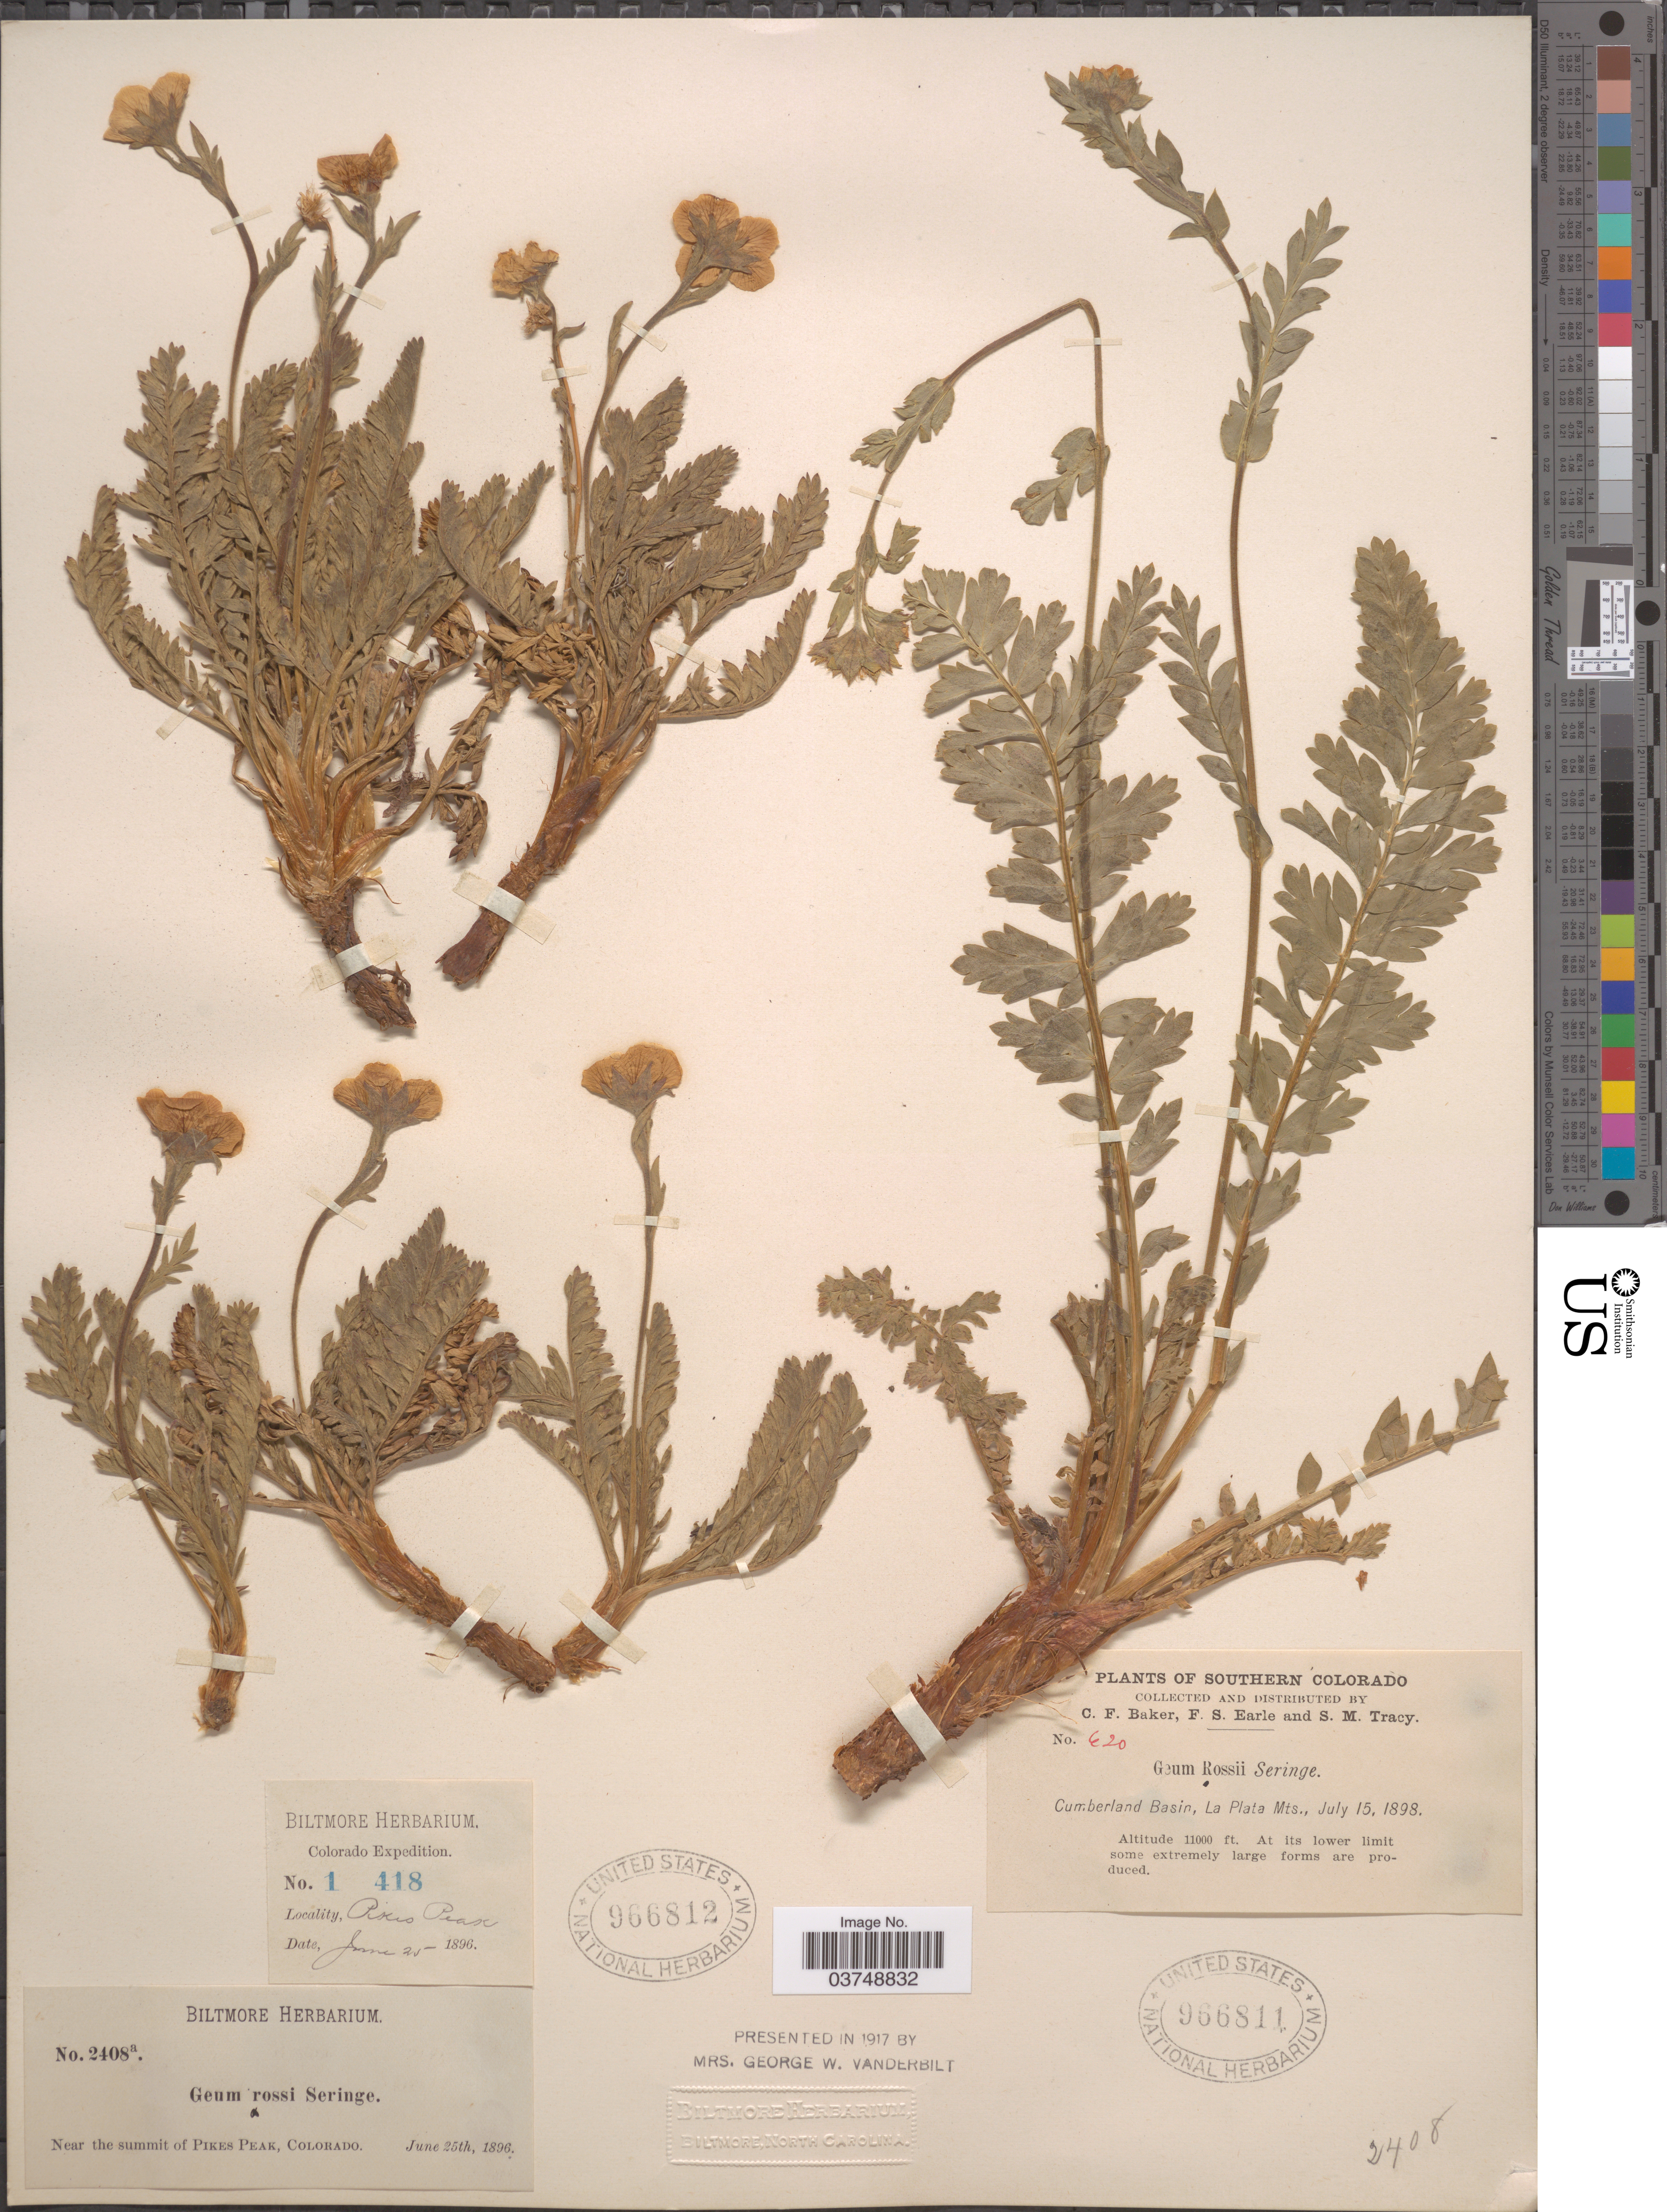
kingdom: Plantae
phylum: Tracheophyta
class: Magnoliopsida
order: Rosales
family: Rosaceae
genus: Geum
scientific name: Geum rossii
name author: (R. Br.) Ser.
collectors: C. F. Baker, F. S. Earle & S. M. Tracy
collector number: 620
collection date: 1898-07-15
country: United States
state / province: Colorado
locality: Southern Colorado. Cumberland Basin, La Plata Mts.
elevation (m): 3353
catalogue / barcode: US 966811-2